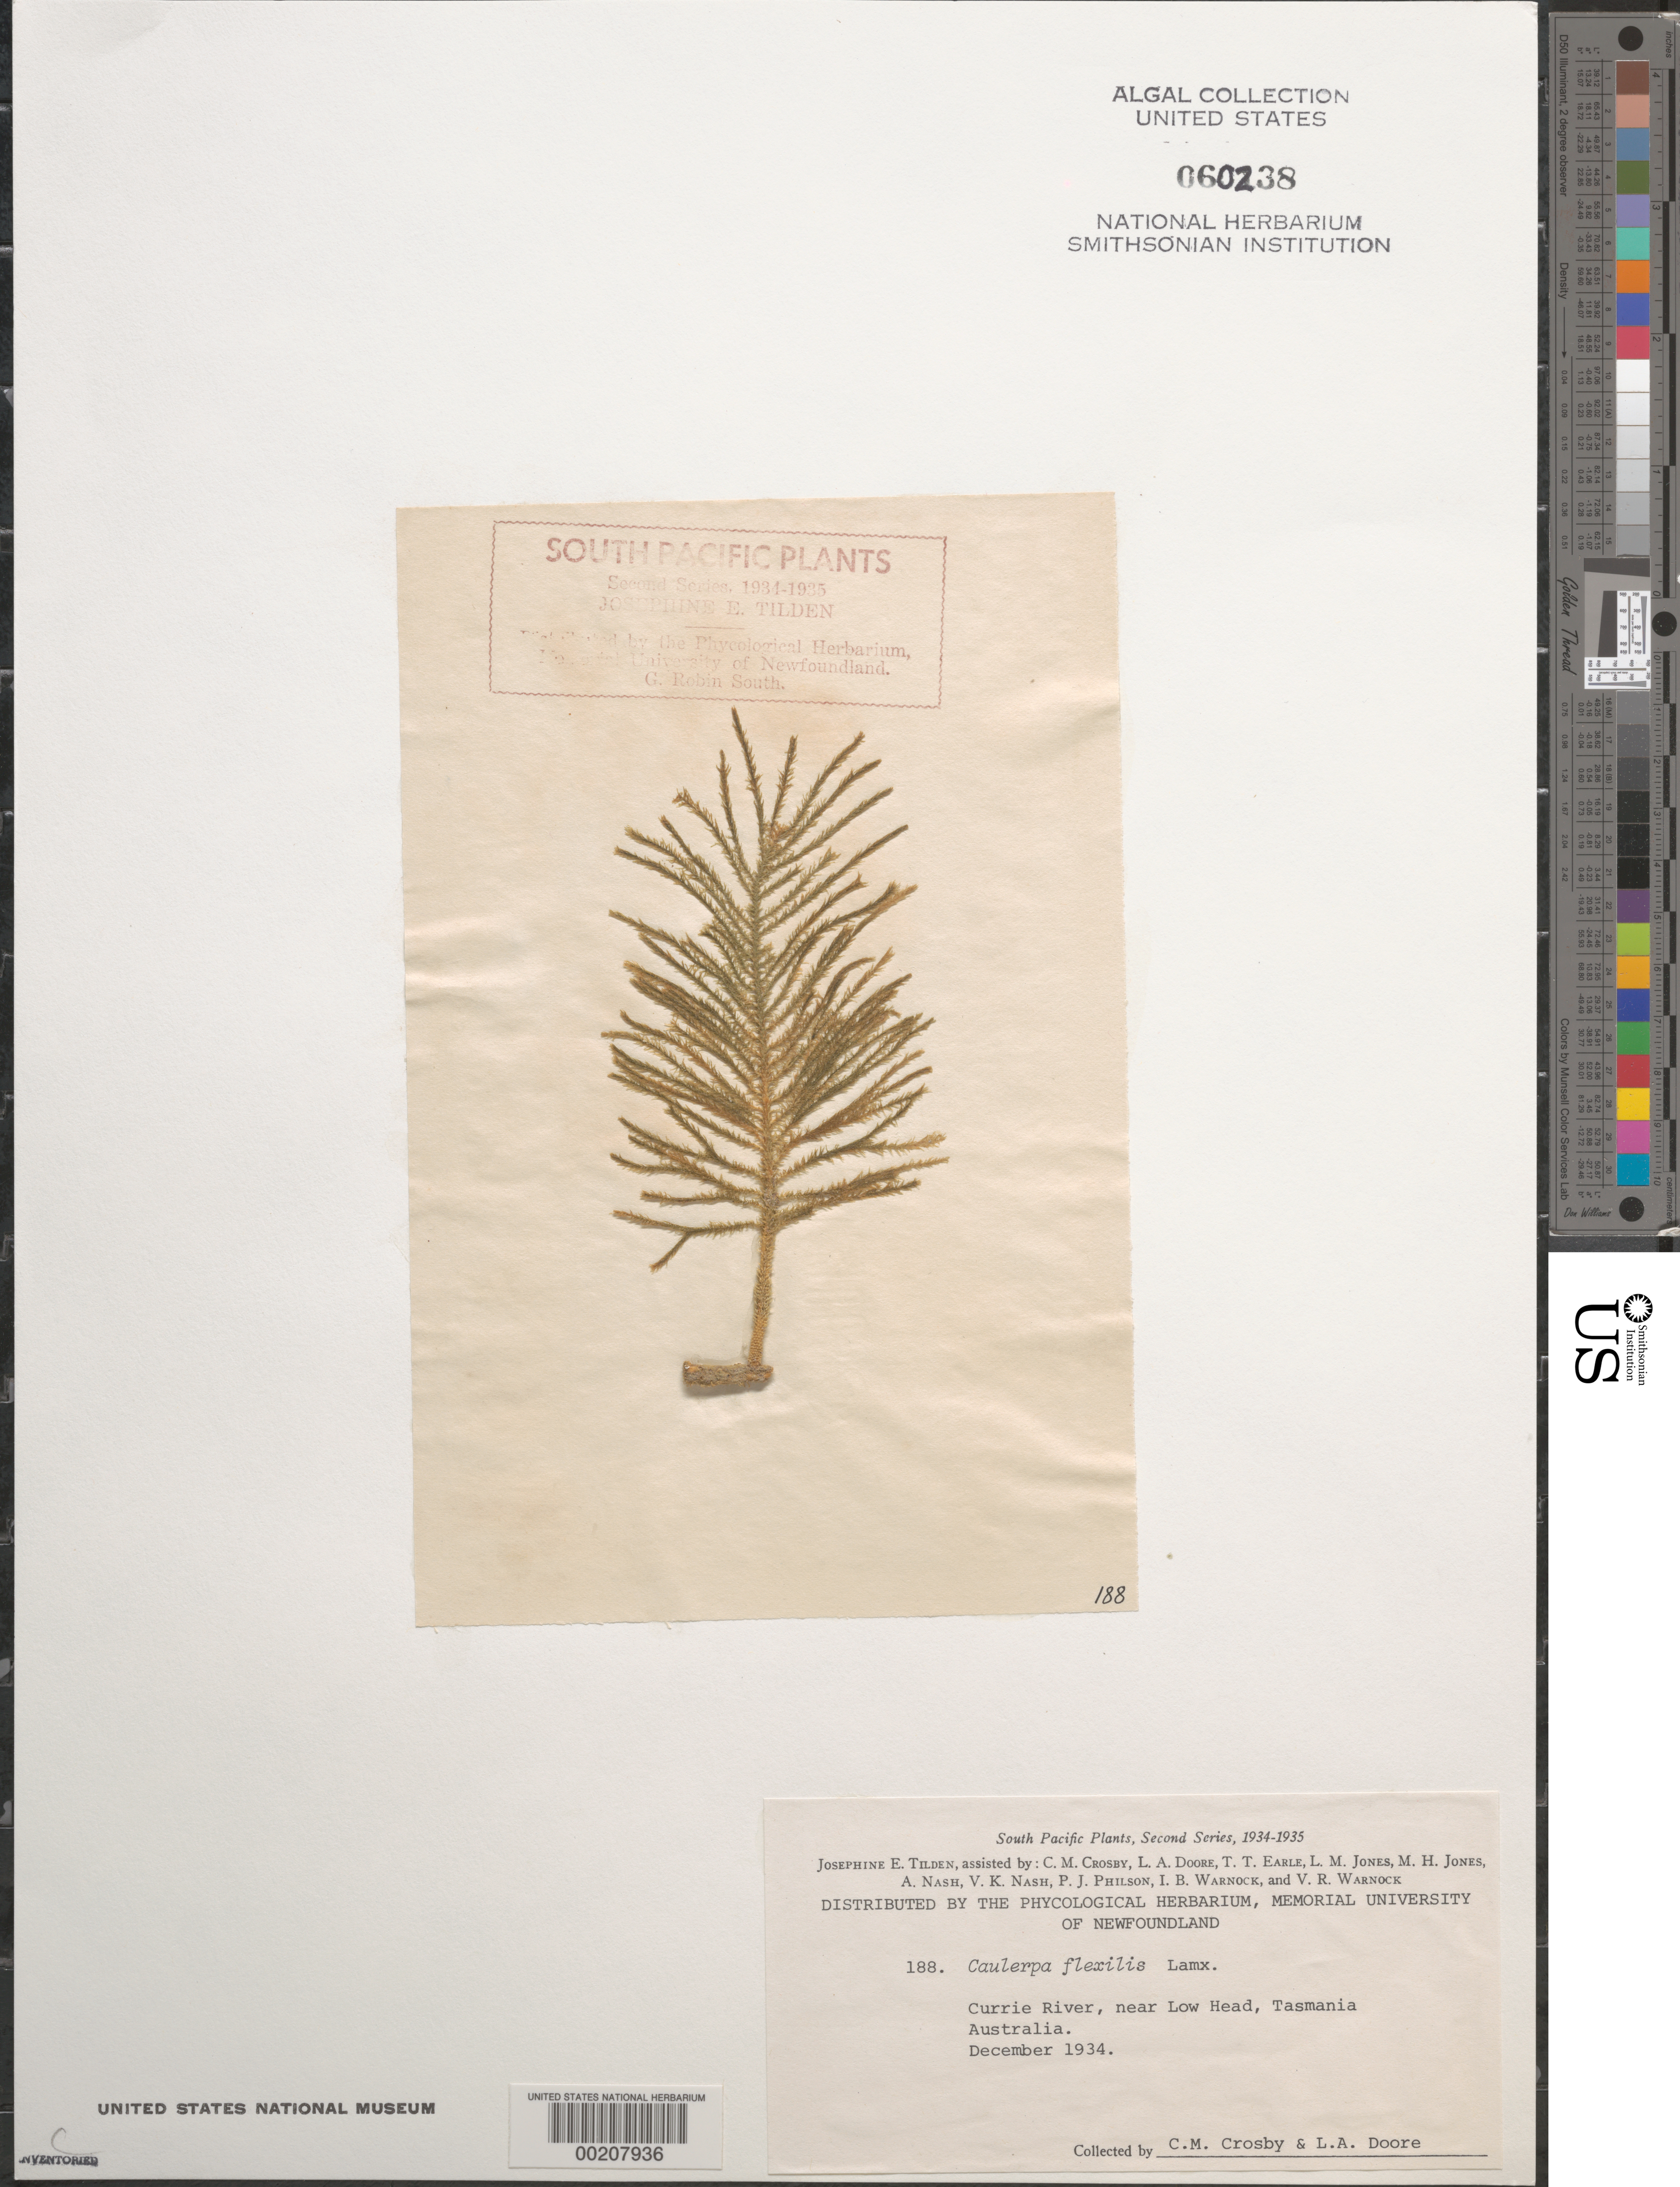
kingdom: Plantae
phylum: Chlorophyta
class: Ulvophyceae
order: Bryopsidales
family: Caulerpaceae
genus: Caulerpa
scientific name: Caulerpa flexilis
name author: J.V.Lamouroux ex C. Agardh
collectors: C. M. Crosby & L. Doore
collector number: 188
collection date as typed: Dec 1934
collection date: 1934-12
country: Australia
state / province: Tasmania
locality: Currie River near Low Head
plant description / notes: Tilden, South Pacific Plants, Second Series, 1934-1935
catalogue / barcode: US 60238